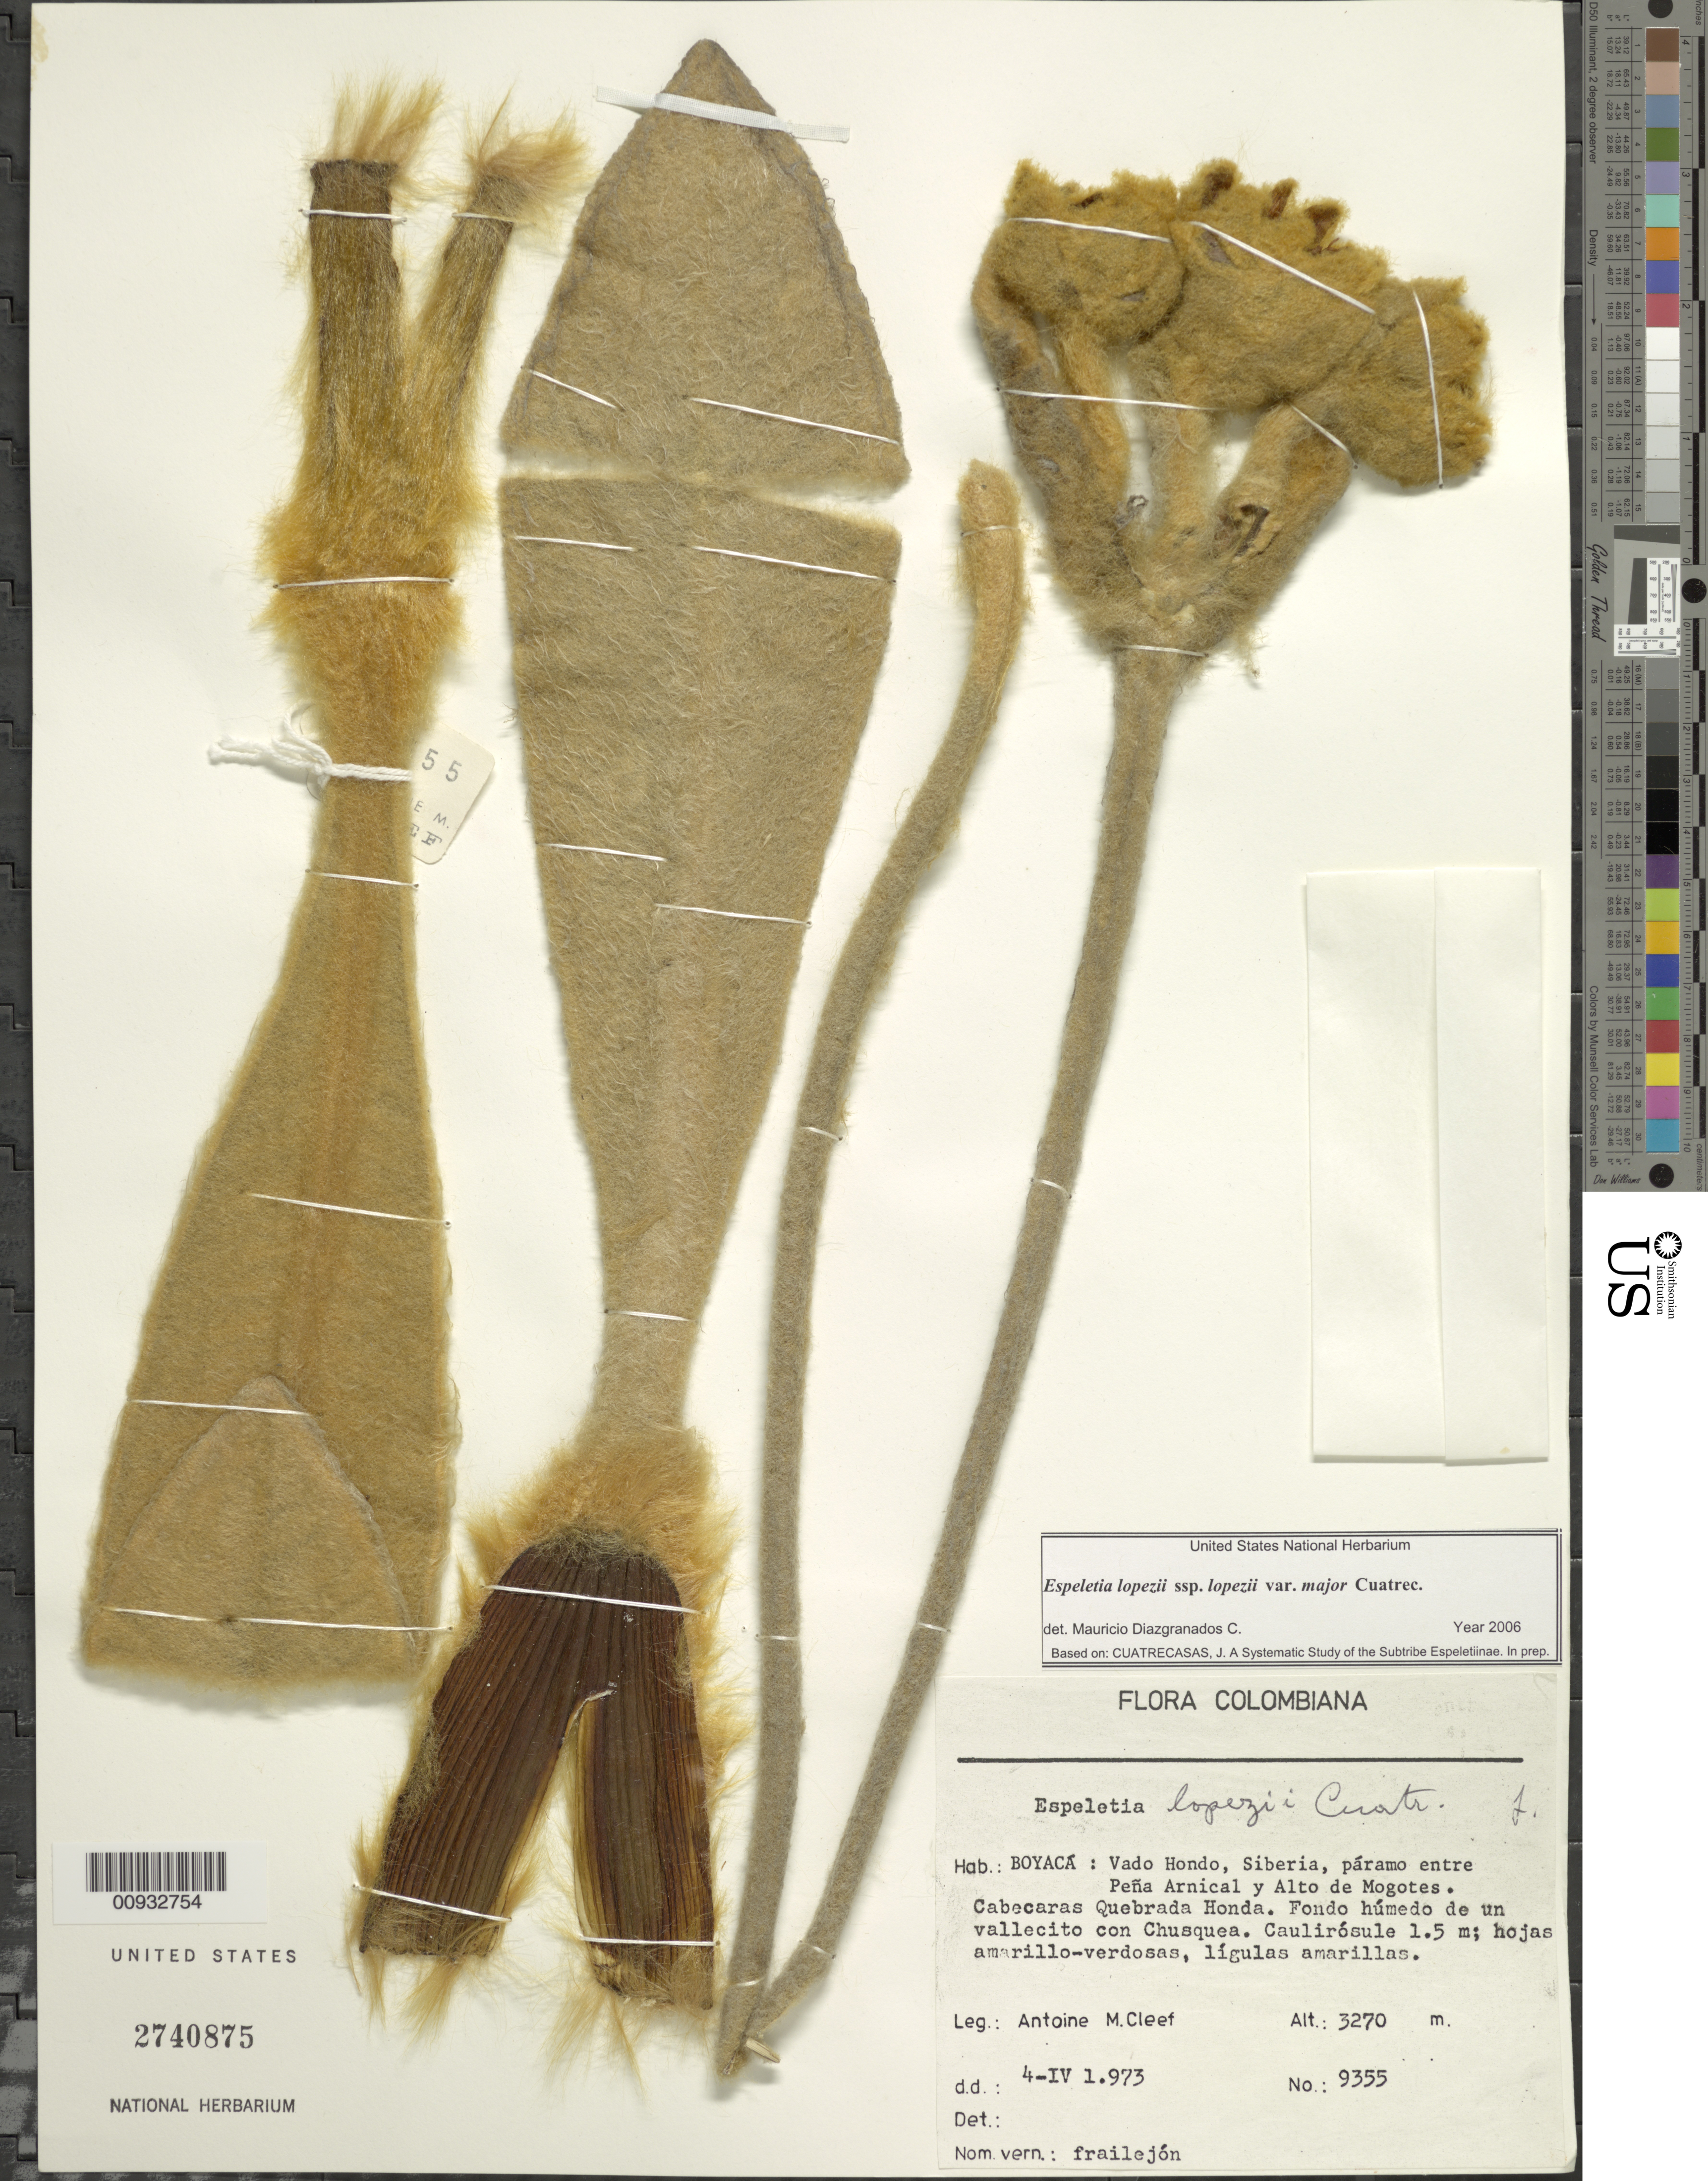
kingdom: Plantae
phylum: Tracheophyta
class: Magnoliopsida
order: Asterales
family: Asteraceae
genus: Espeletia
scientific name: Espeletia lopezii var. major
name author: Cuatrec.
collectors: A. M. Cleef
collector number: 9355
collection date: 1973-04-04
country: Colombia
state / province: Boyacá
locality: Vado Hondo, Sibria, paramo entre Pena Arnical y Alto de Mogotes. Cabeceras Quebrada Honda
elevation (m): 3270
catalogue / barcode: US 2740875